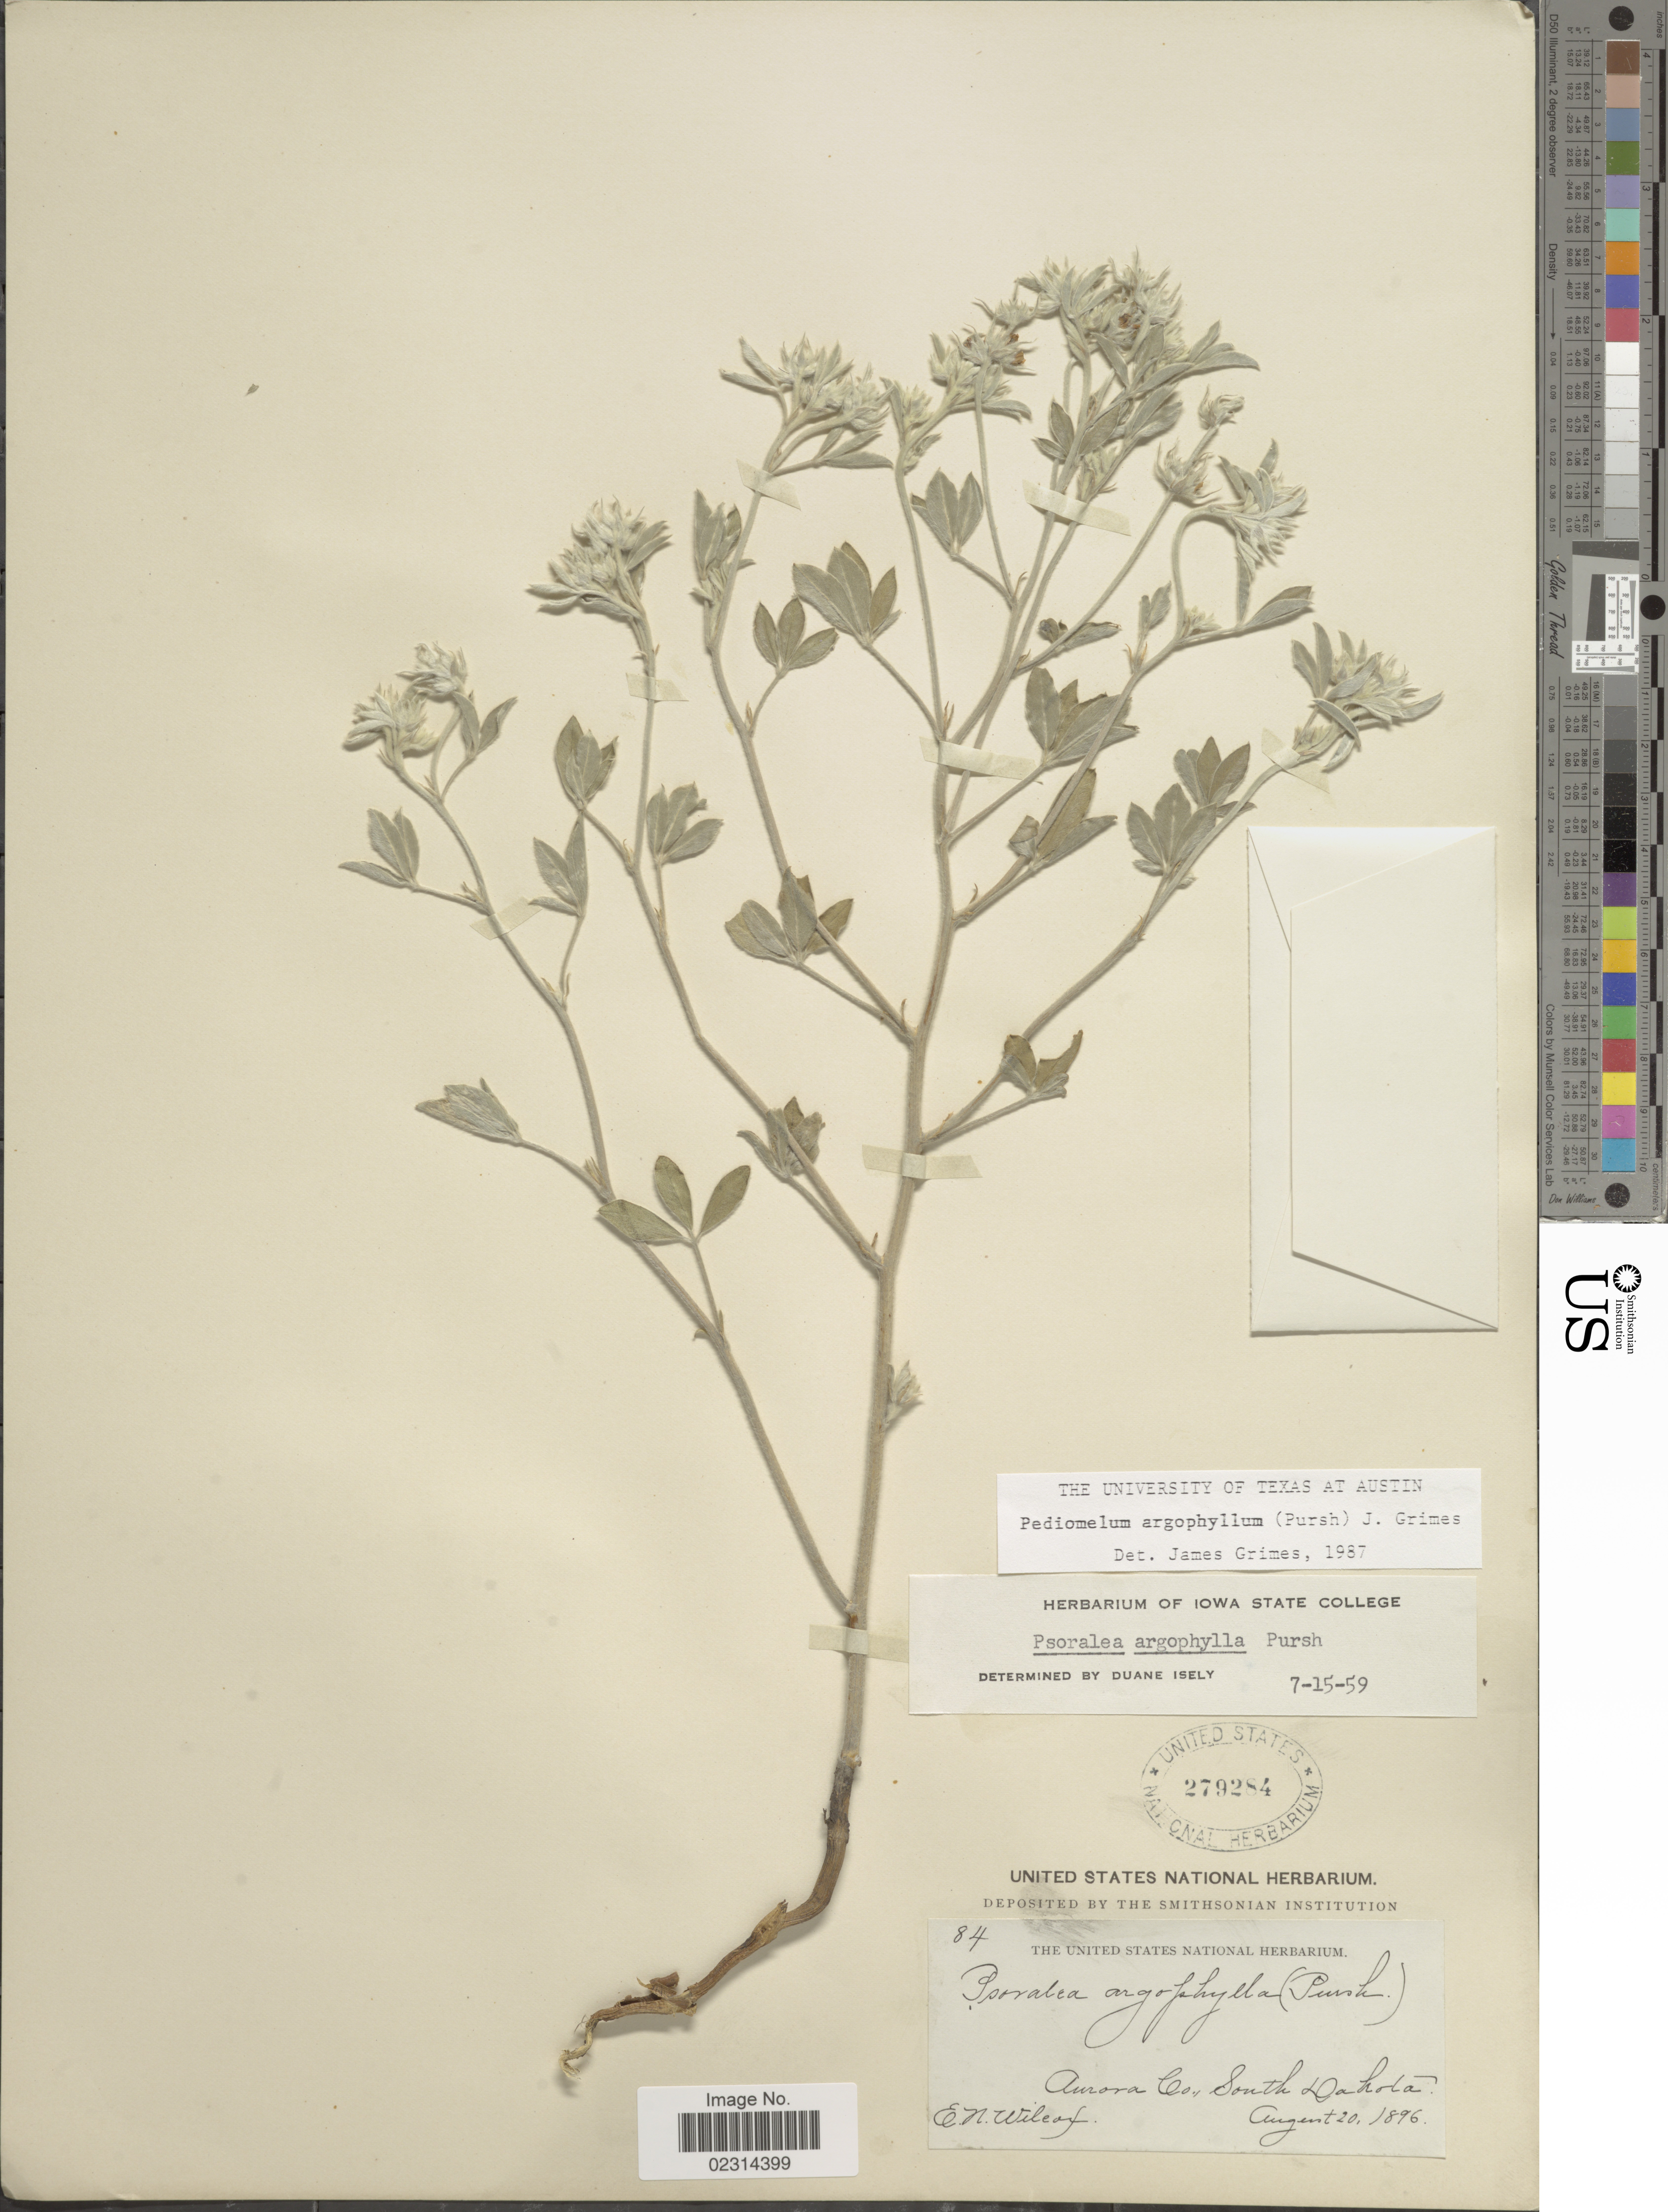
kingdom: Plantae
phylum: Tracheophyta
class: Magnoliopsida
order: Fabales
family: Fabaceae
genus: Pediomelum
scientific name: Pediomelum argophyllum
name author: (Pursh) J.W. Grimes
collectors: E. Wilcox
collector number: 84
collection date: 1896-08-20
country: United States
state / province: South Dakota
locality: Aurora Co.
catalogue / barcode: US 279284